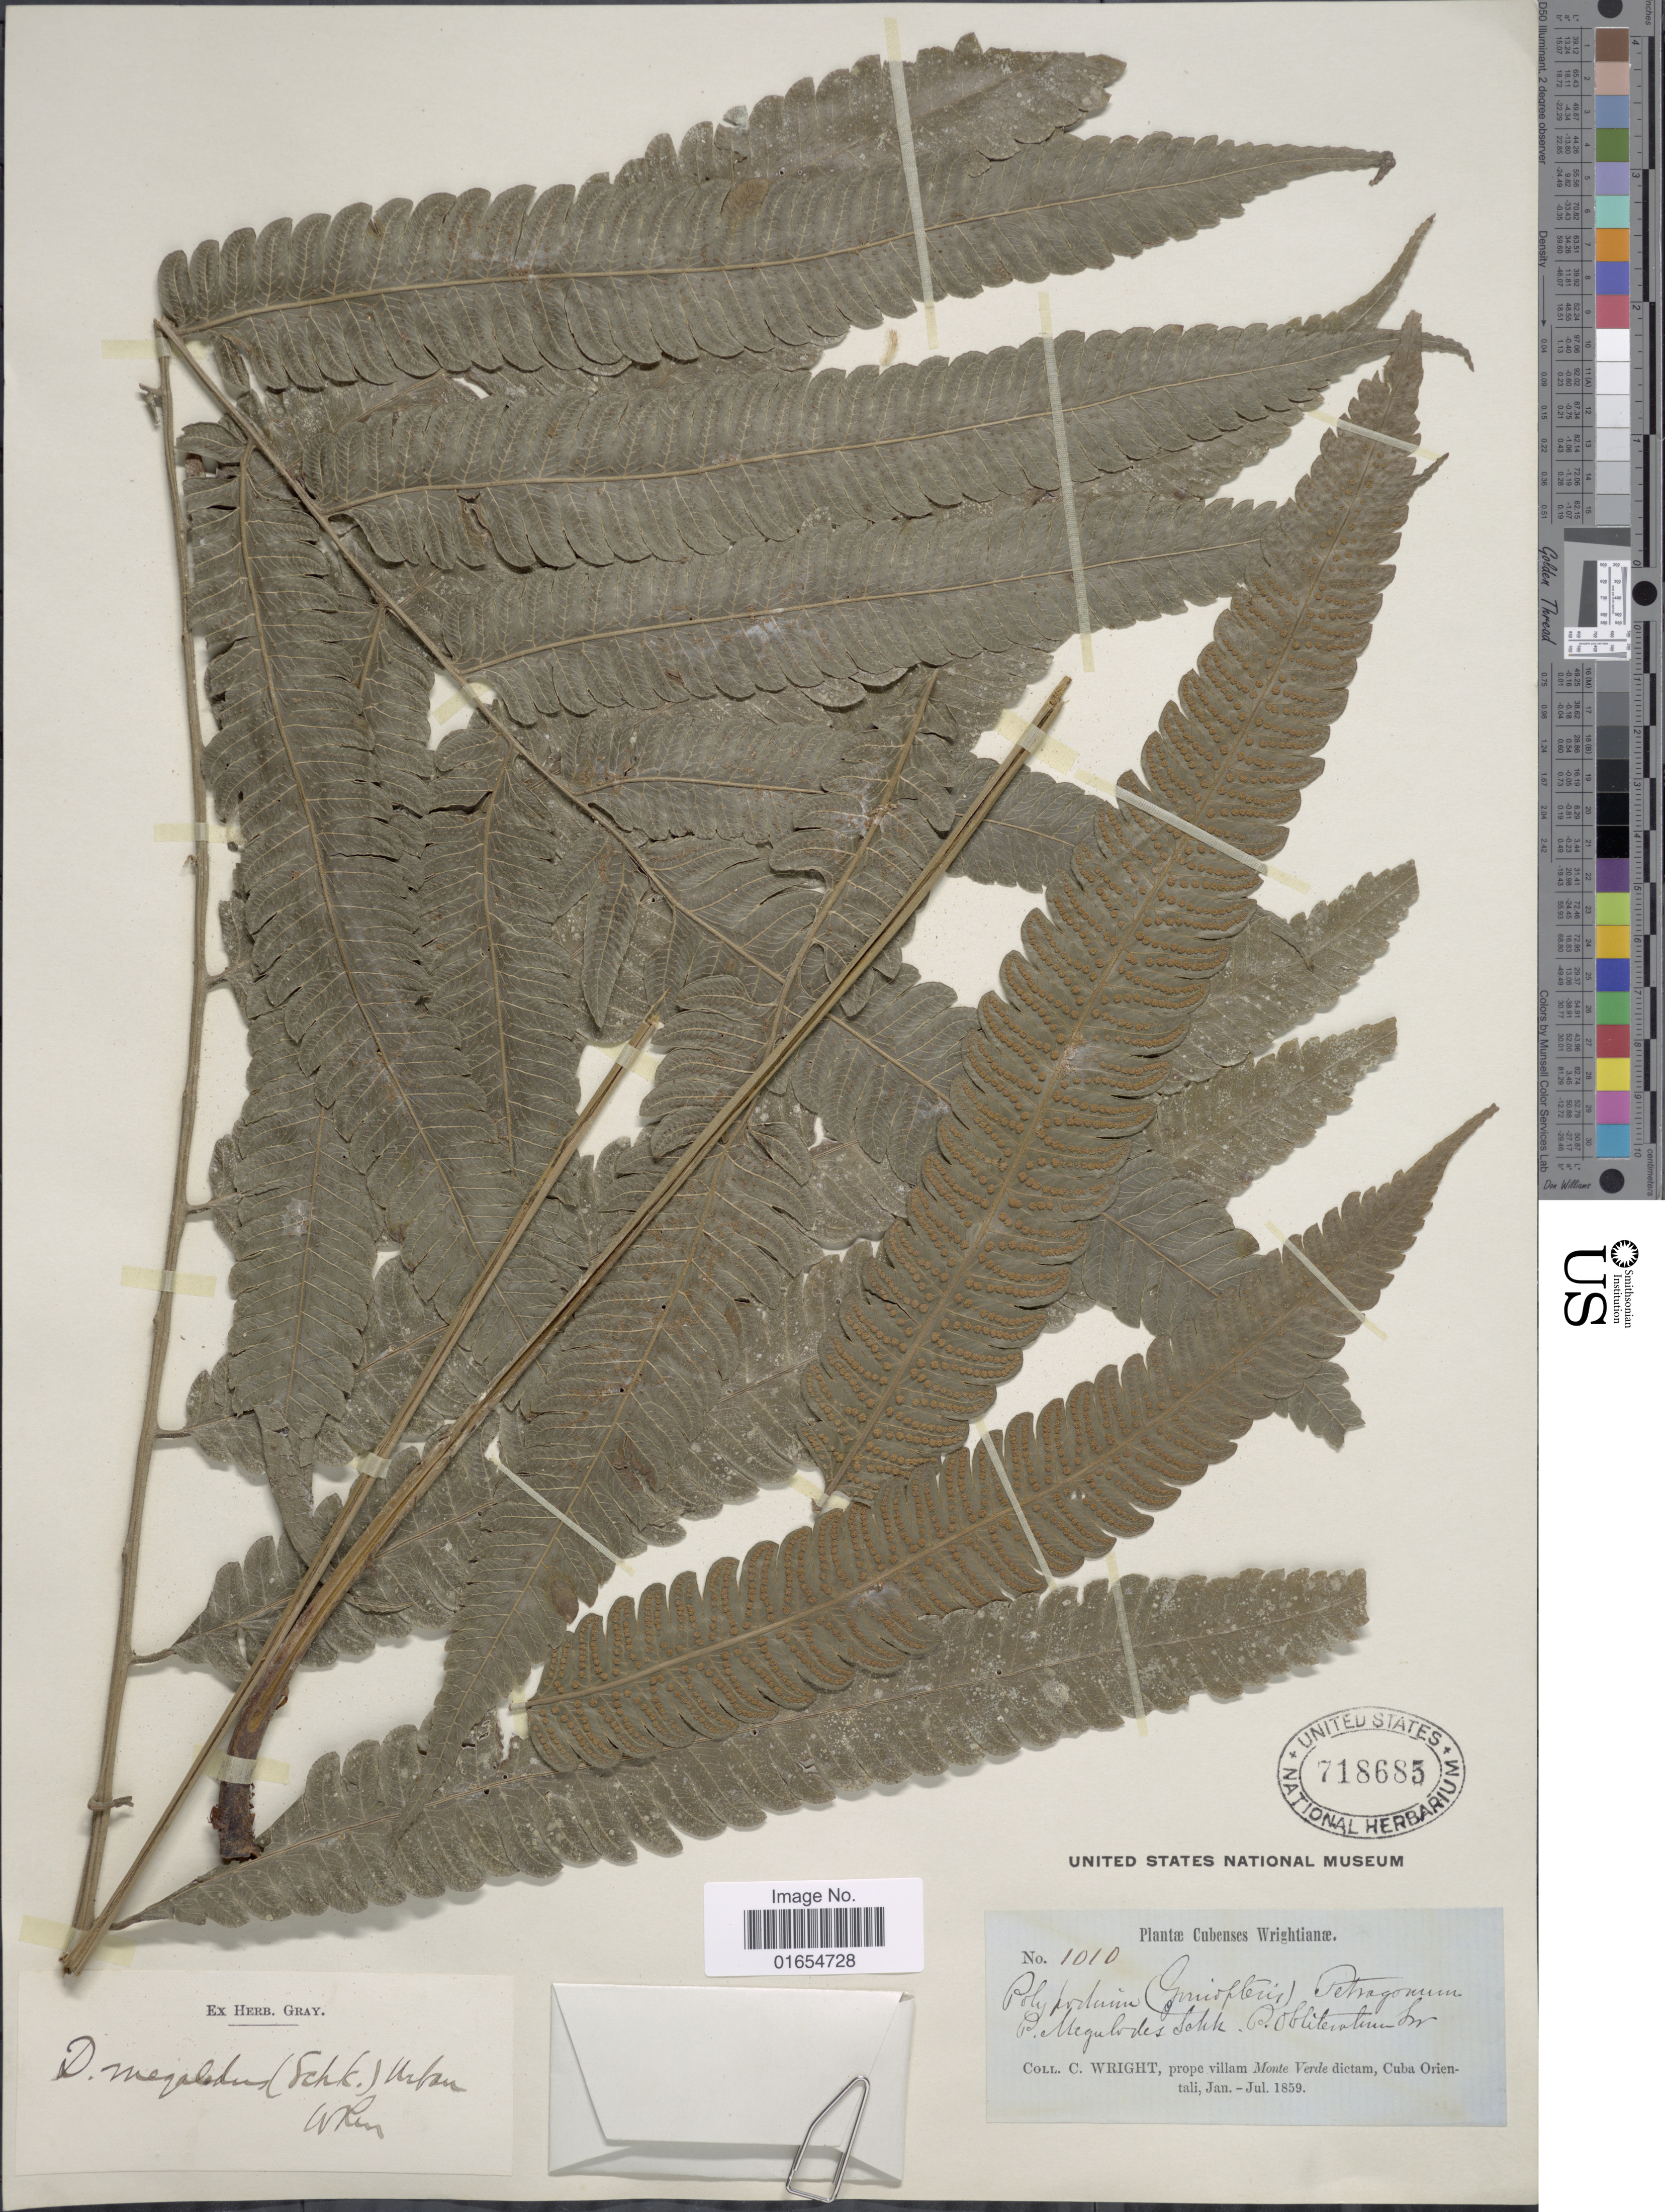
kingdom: Plantae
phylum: Tracheophyta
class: Polypodiopsida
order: Polypodiales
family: Thelypteridaceae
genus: Goniopteris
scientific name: Goniopteris pennata (Poir.) comb. nov., ined 2015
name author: (Poir.)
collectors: C. Wright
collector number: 1010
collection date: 1859-01/1859-07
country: Cuba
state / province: Oriente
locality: Prope villam Monte Verde Dictam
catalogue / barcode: US 718685